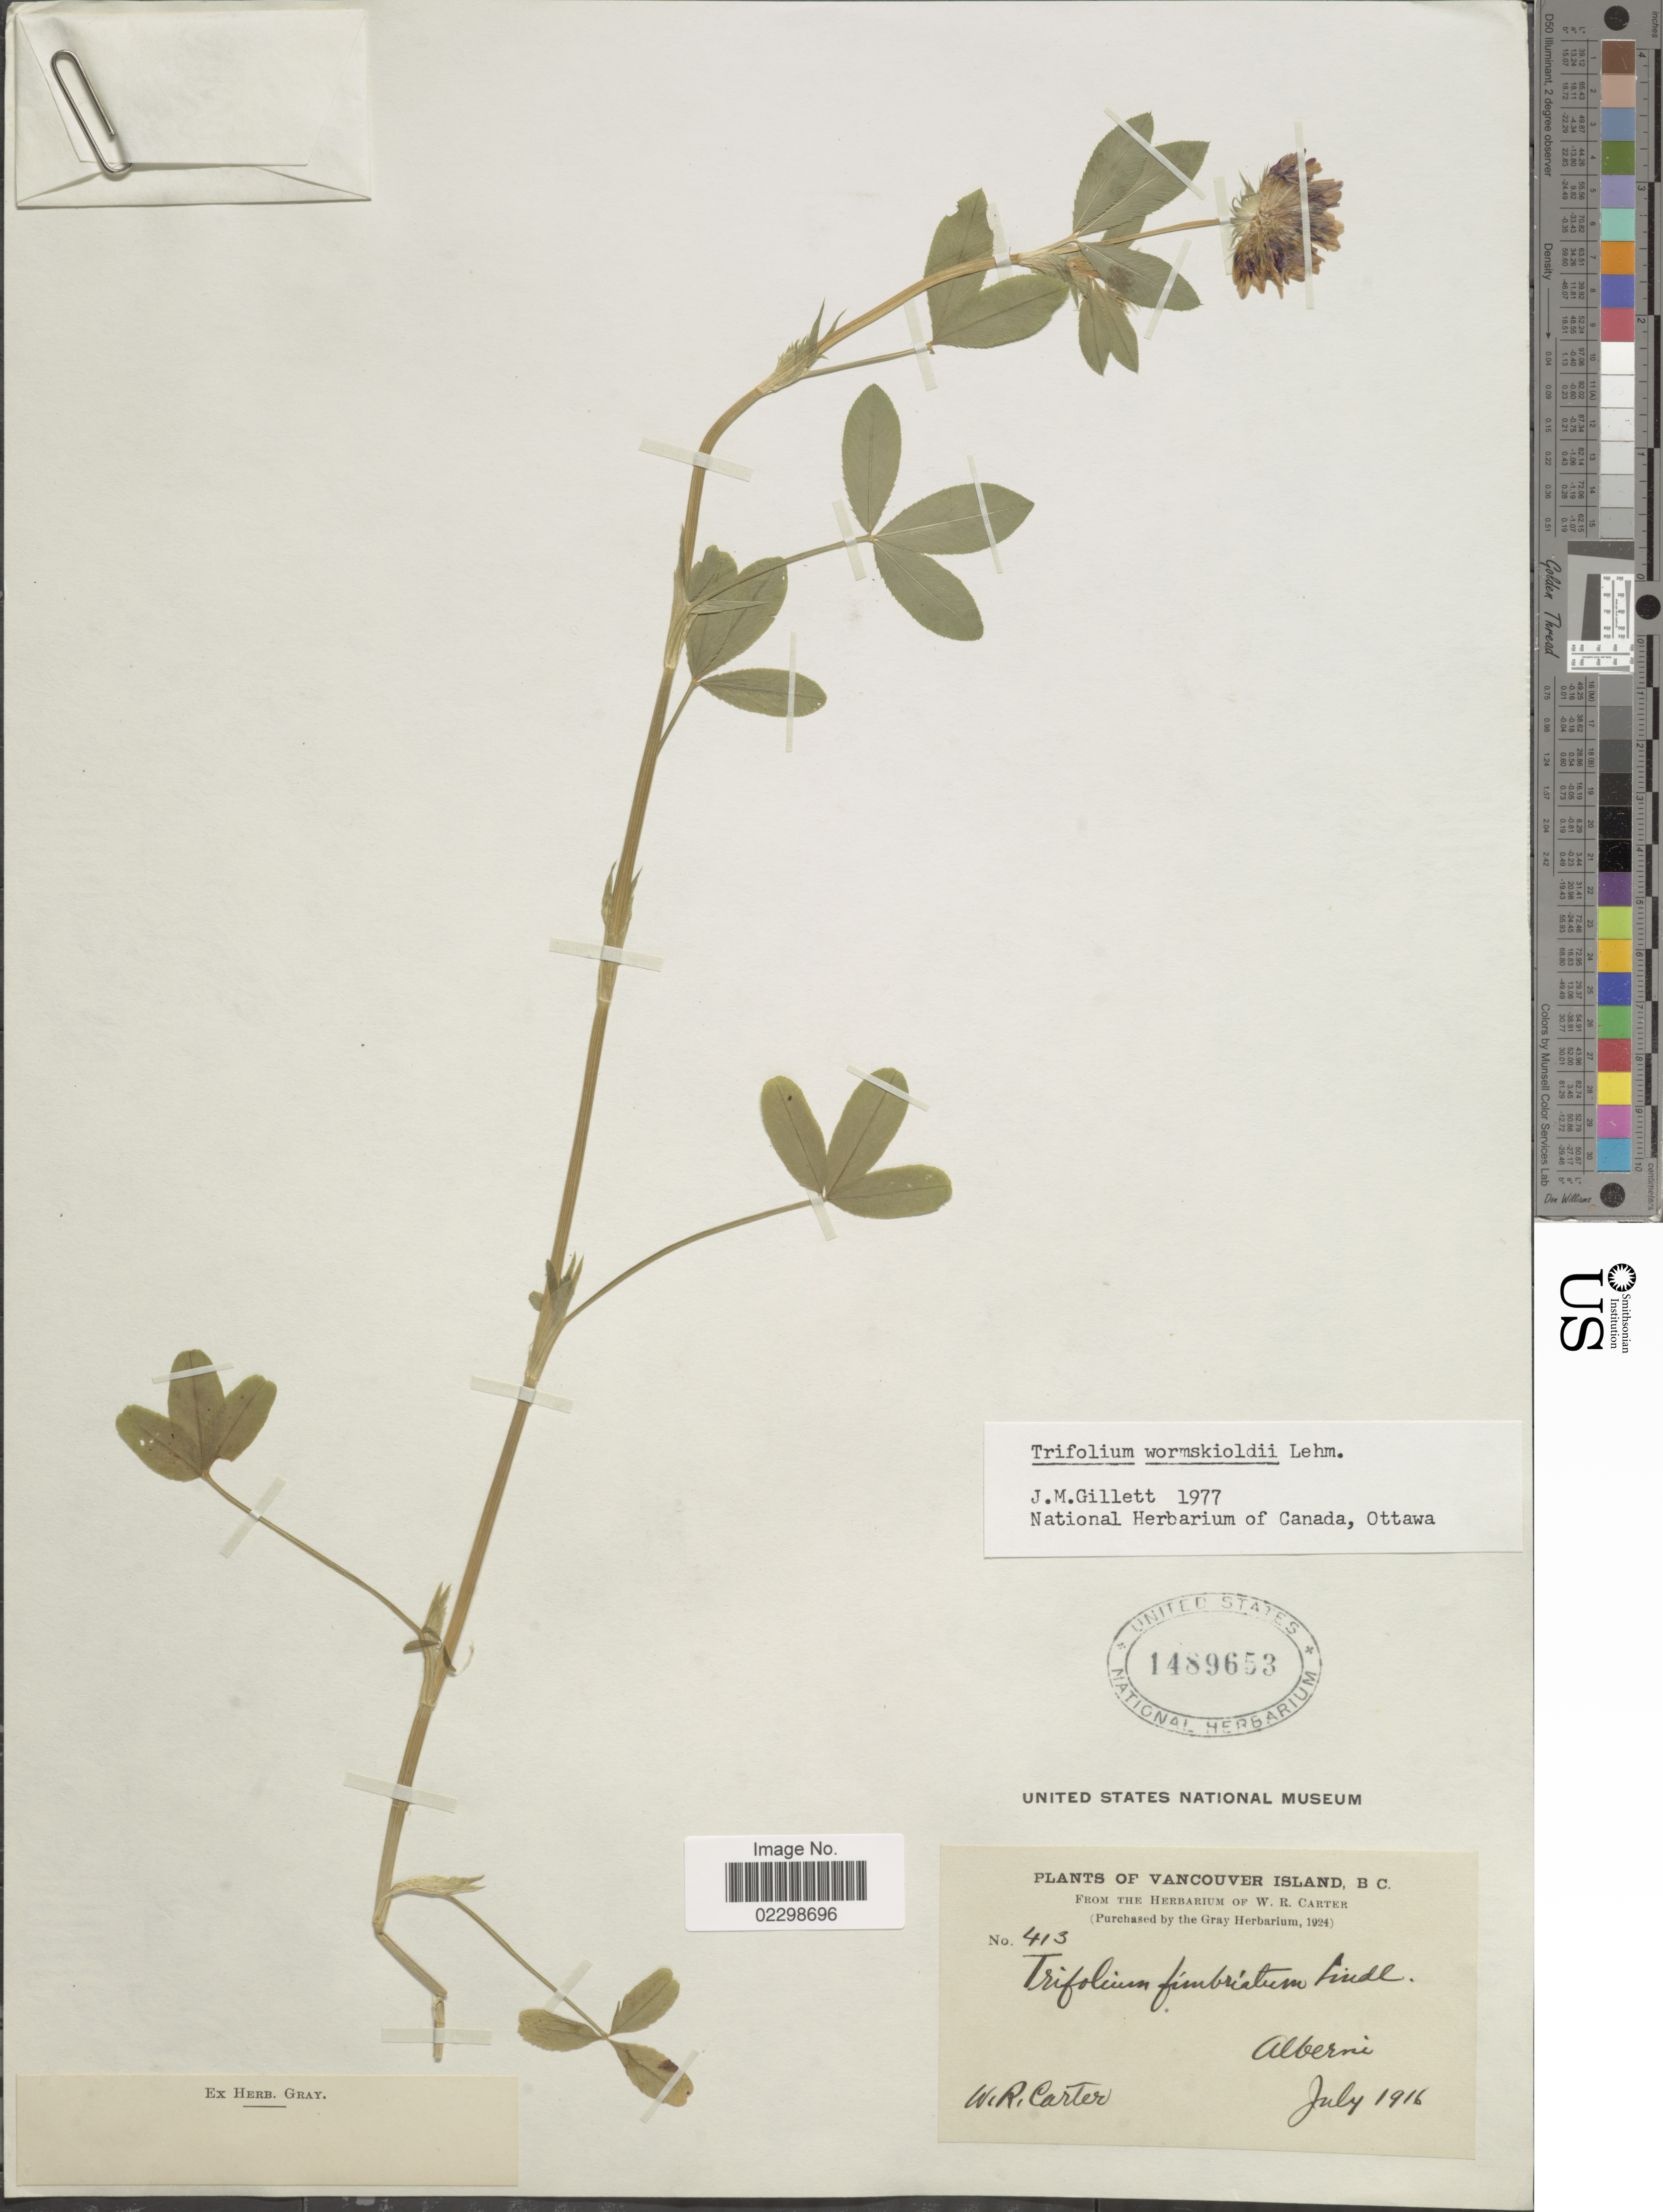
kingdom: Plantae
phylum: Tracheophyta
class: Magnoliopsida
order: Fabales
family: Fabaceae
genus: Trifolium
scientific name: Trifolium wormskioldii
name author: Lehm.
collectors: W. R. Carter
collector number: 413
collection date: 1916-07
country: Canada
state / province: British Columbia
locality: Vancouver Island, BC., Alberni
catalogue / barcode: US 1489653